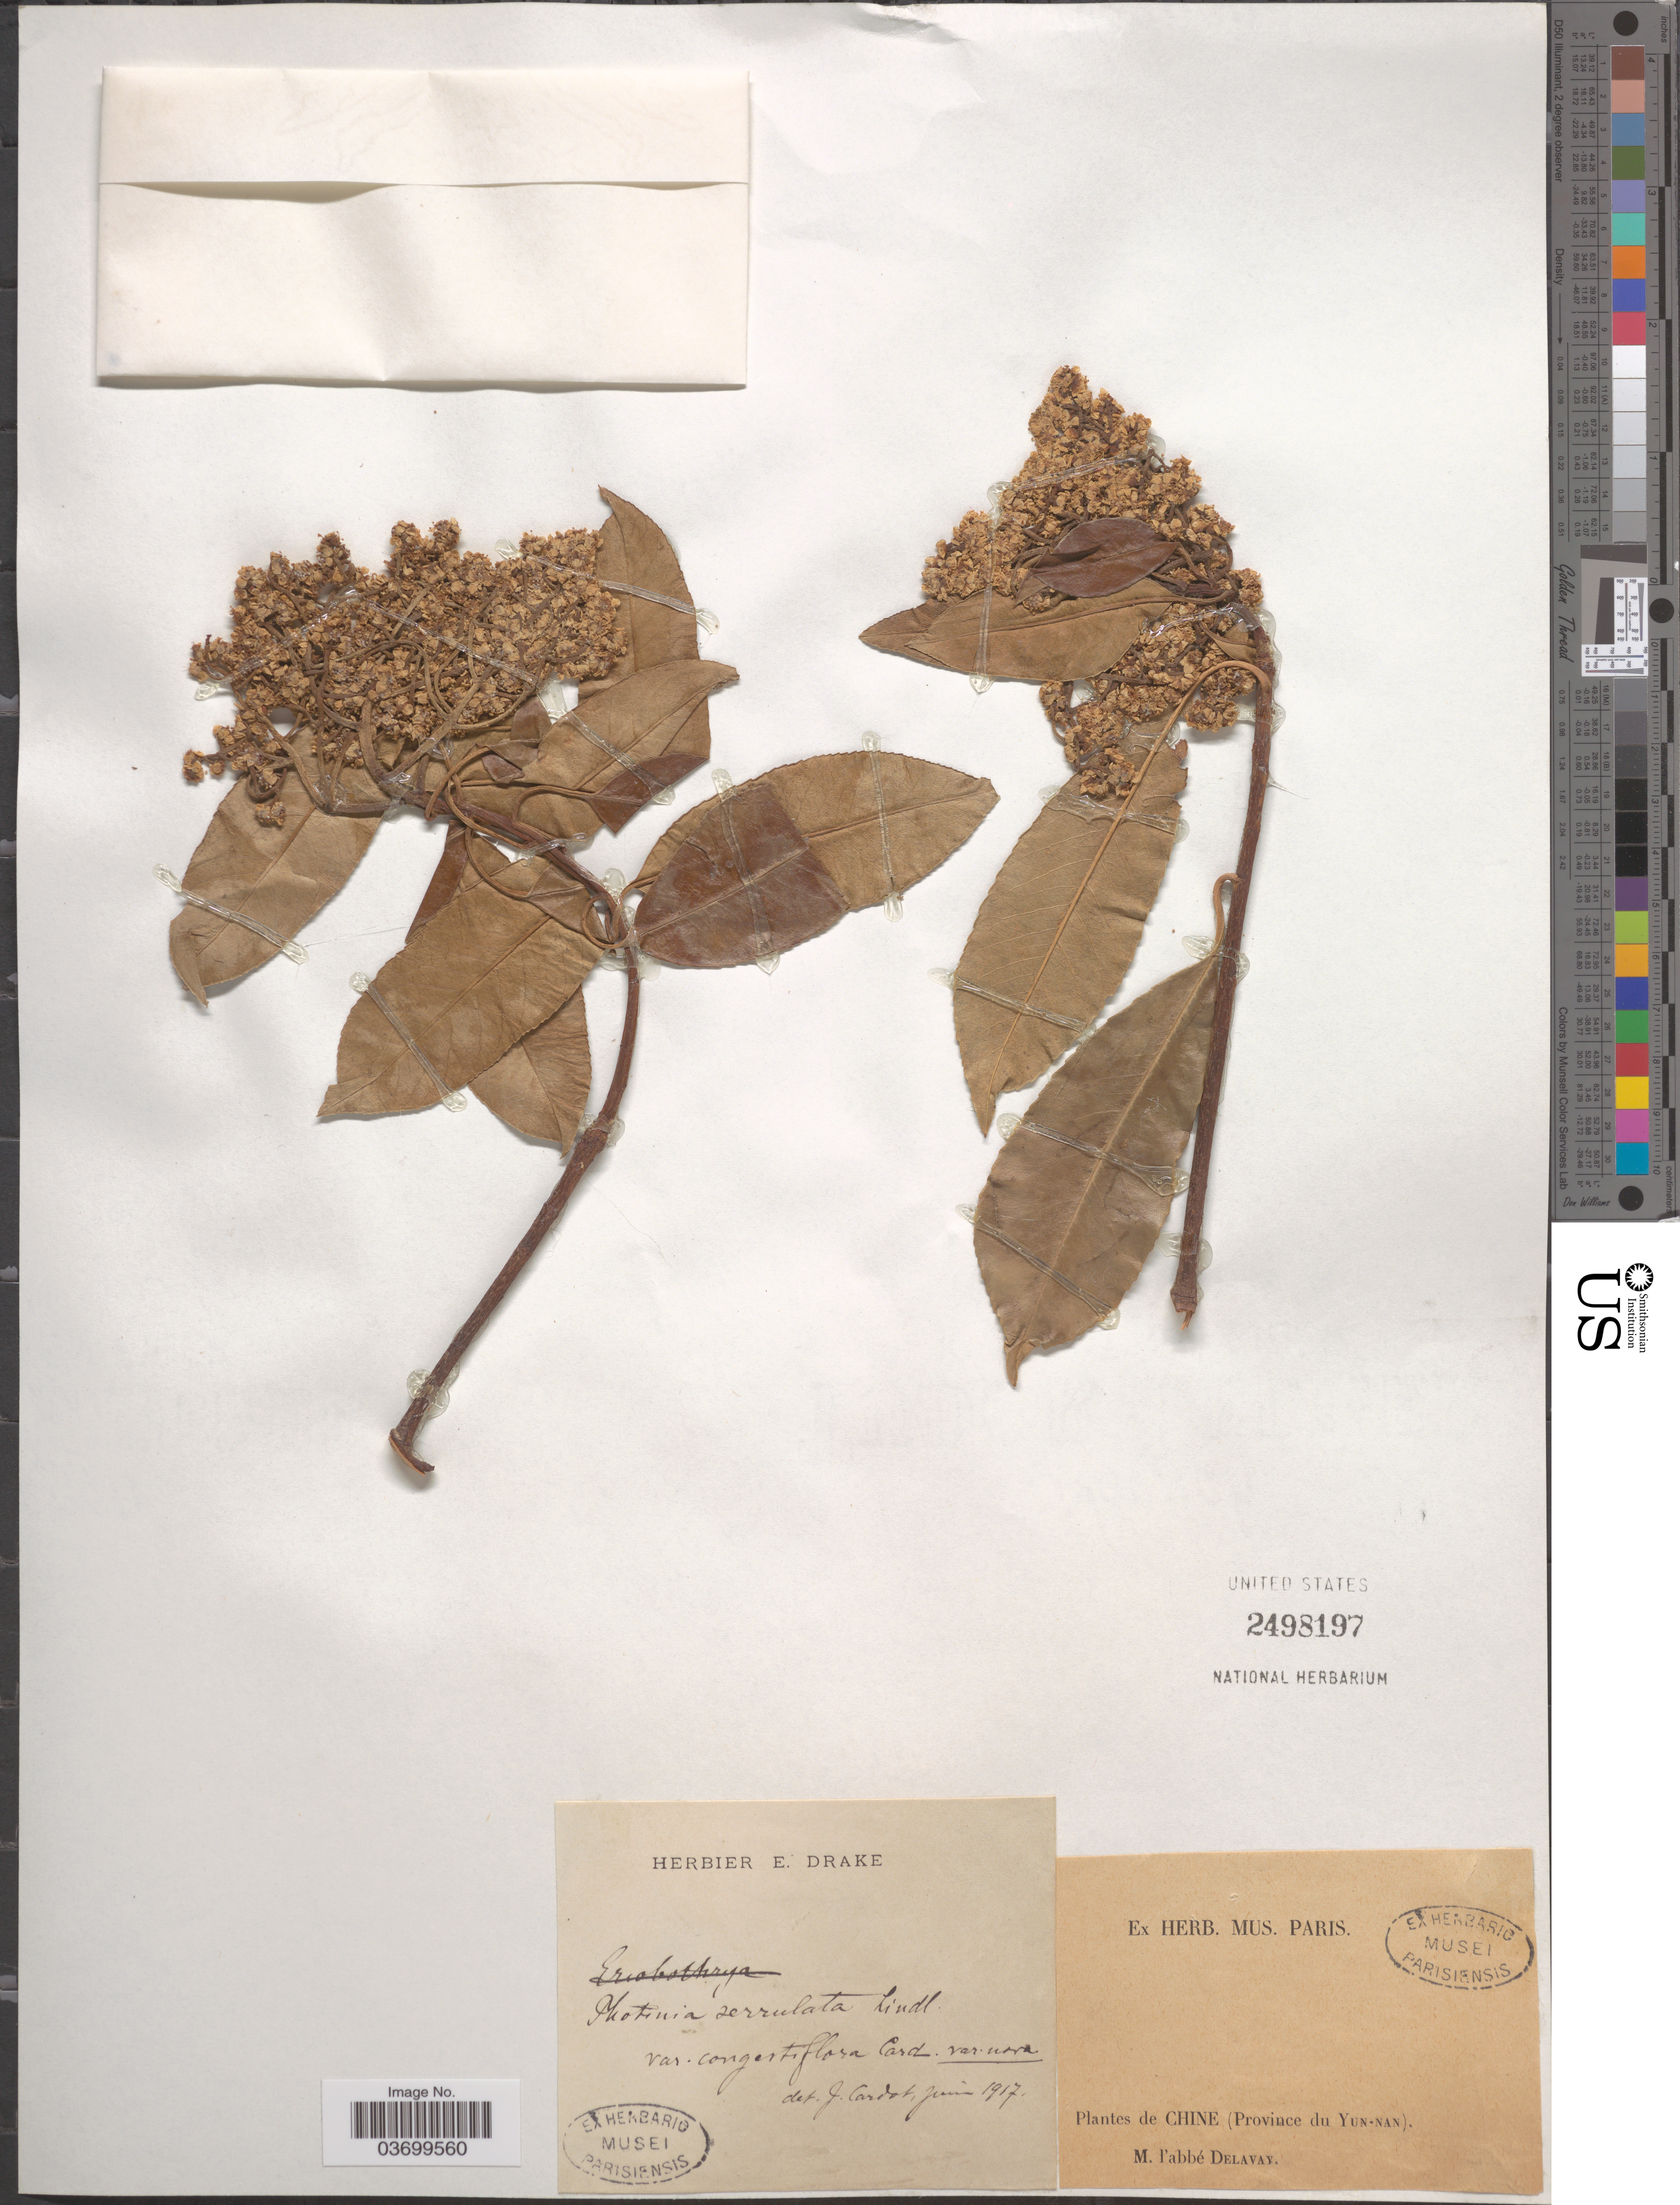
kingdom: Plantae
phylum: Tracheophyta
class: Magnoliopsida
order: Rosales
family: Rosaceae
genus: Photinia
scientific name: Photinia serrulata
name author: Franch. & Sav.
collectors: P. Delavay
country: China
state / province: Yunnan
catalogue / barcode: US 2498197